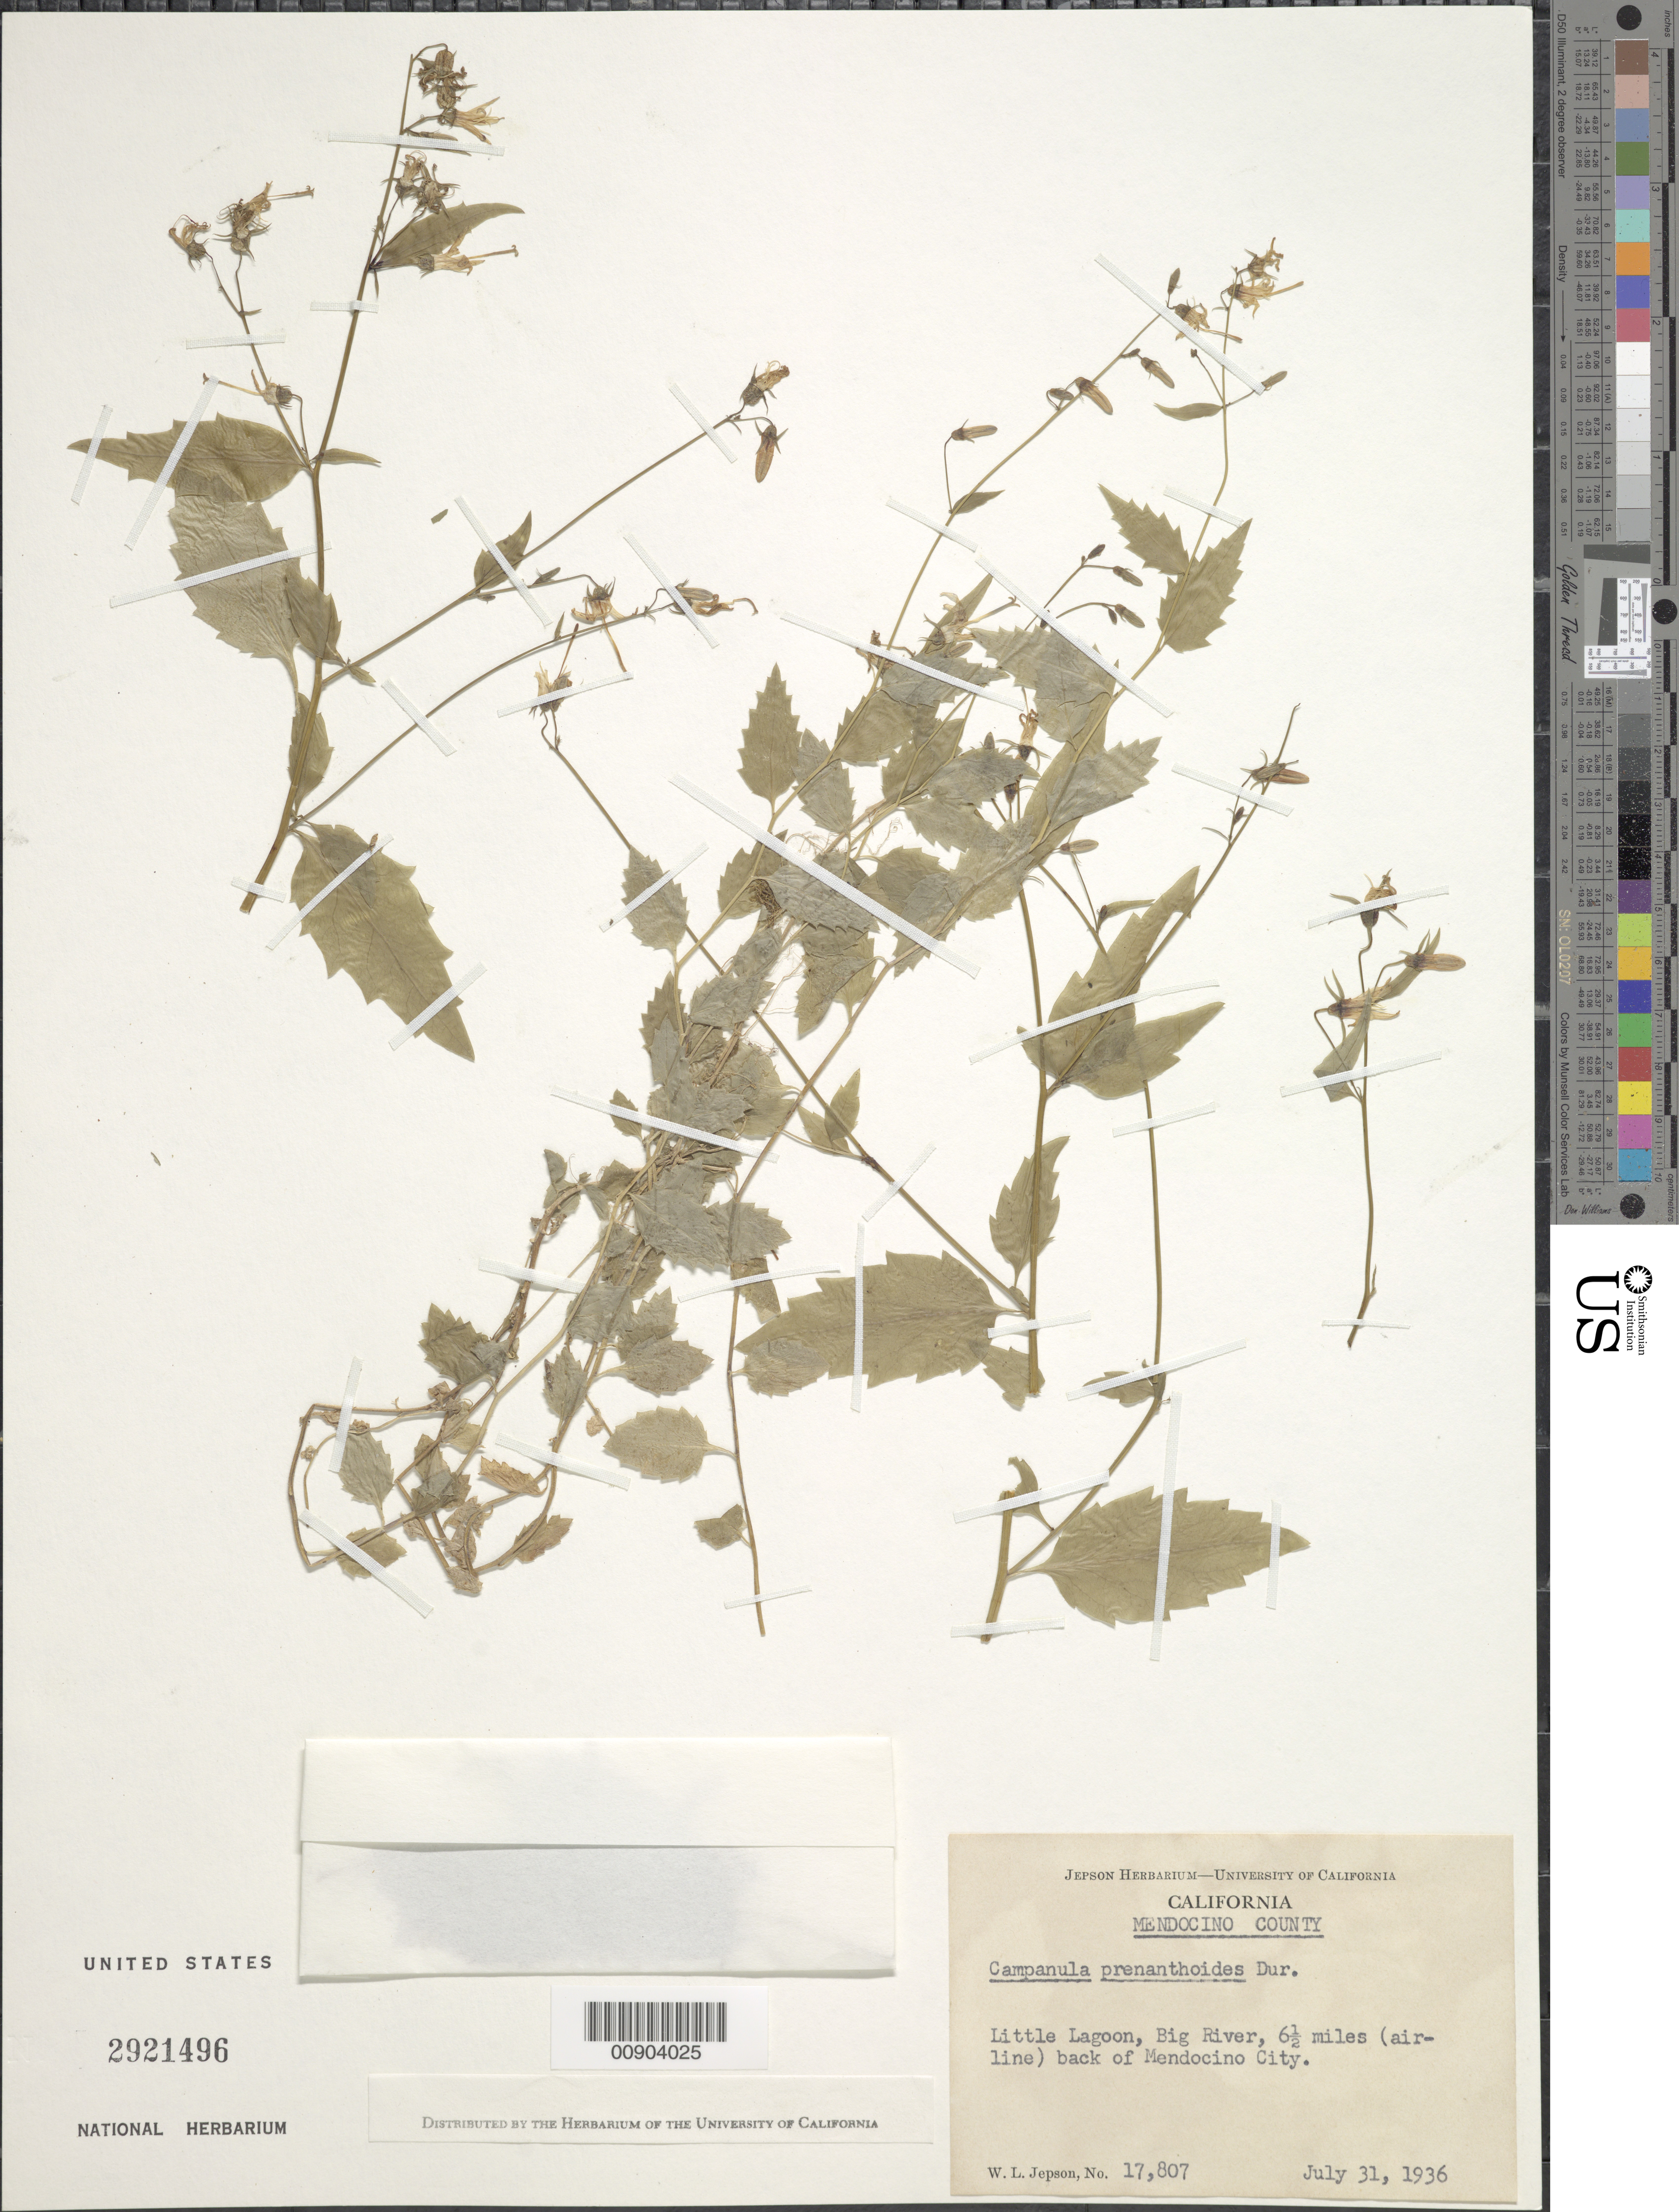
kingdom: Plantae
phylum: Tracheophyta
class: Magnoliopsida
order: Asterales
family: Campanulaceae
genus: Campanula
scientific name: Campanula prenanthoides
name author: Durand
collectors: W. L. Jepson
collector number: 17807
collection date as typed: July 31, 1936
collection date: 1936-07-31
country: United States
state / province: California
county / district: Mendocino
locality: Little Lagoon, Big River, 6.5 miles (airline) back of Mendocino City.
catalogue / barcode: US 2921496